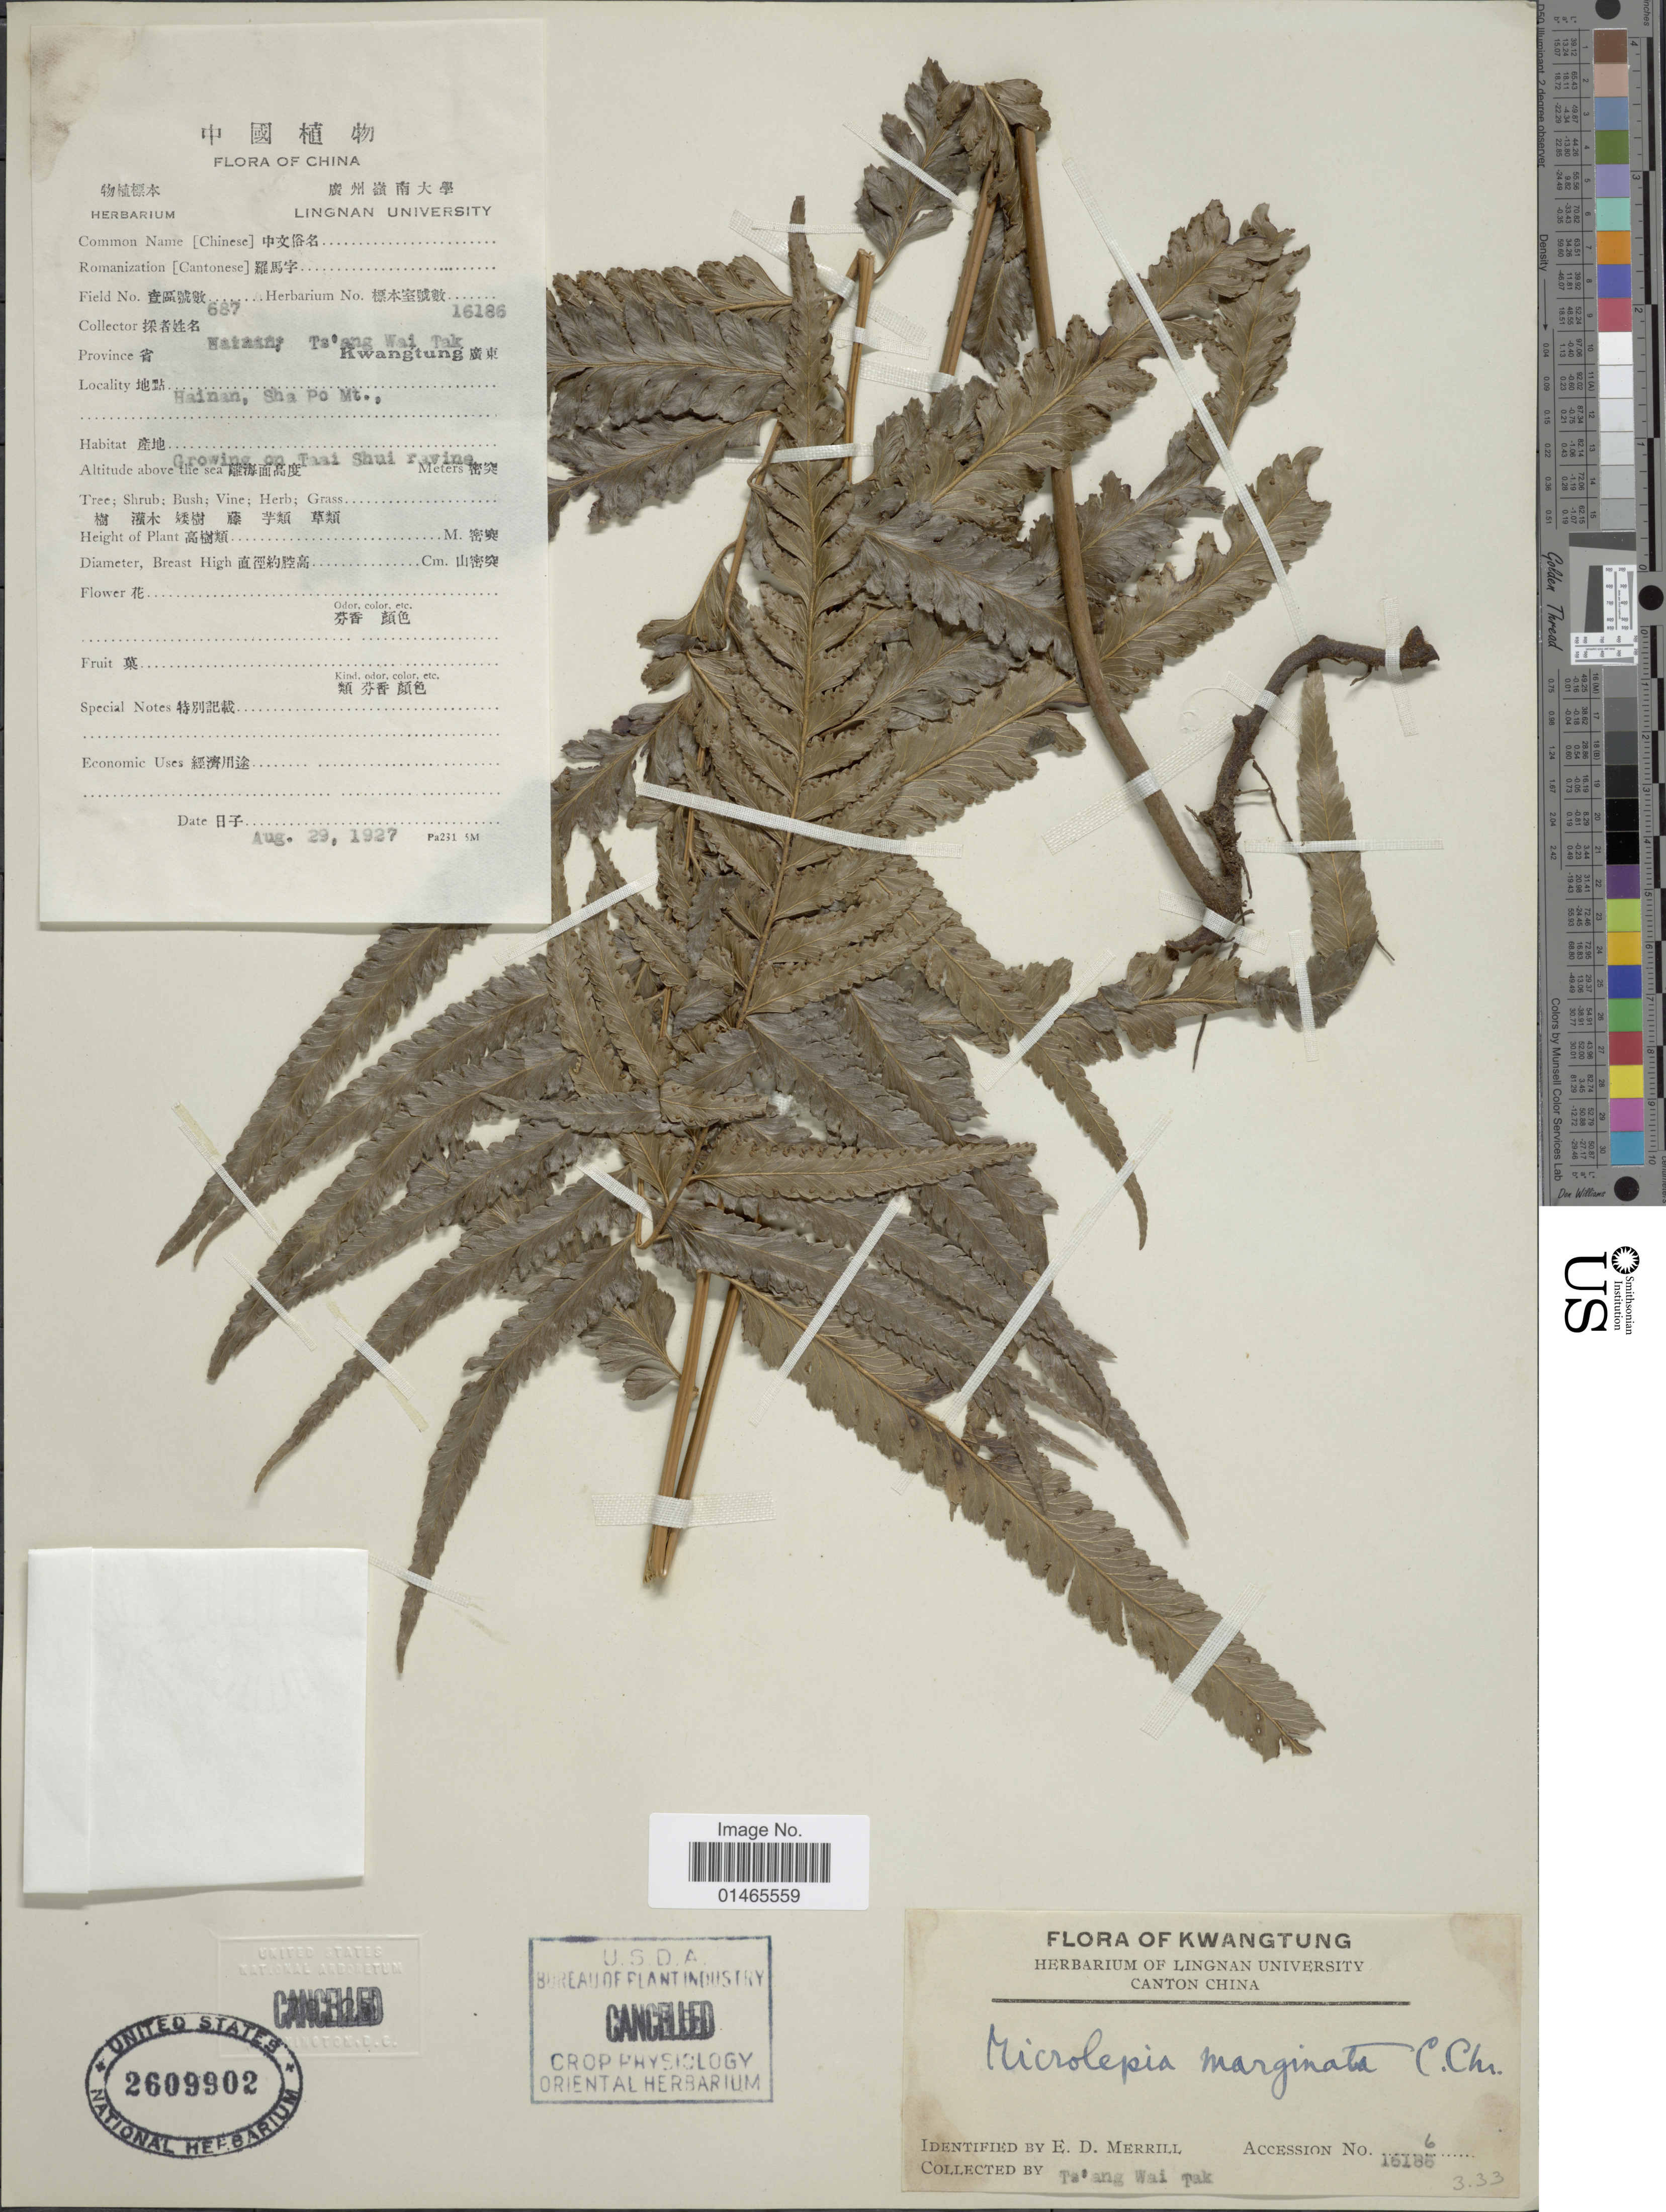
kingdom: Plantae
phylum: Tracheophyta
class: Polypodiopsida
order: Polypodiales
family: Dennstaedtiaceae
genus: Microlepia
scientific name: Microlepia marginata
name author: (Houtt.) C. Chr.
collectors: W. T. Tsang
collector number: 687/16186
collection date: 1927-08-29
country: China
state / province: Guangdong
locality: Kwangtung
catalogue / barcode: US 2609902